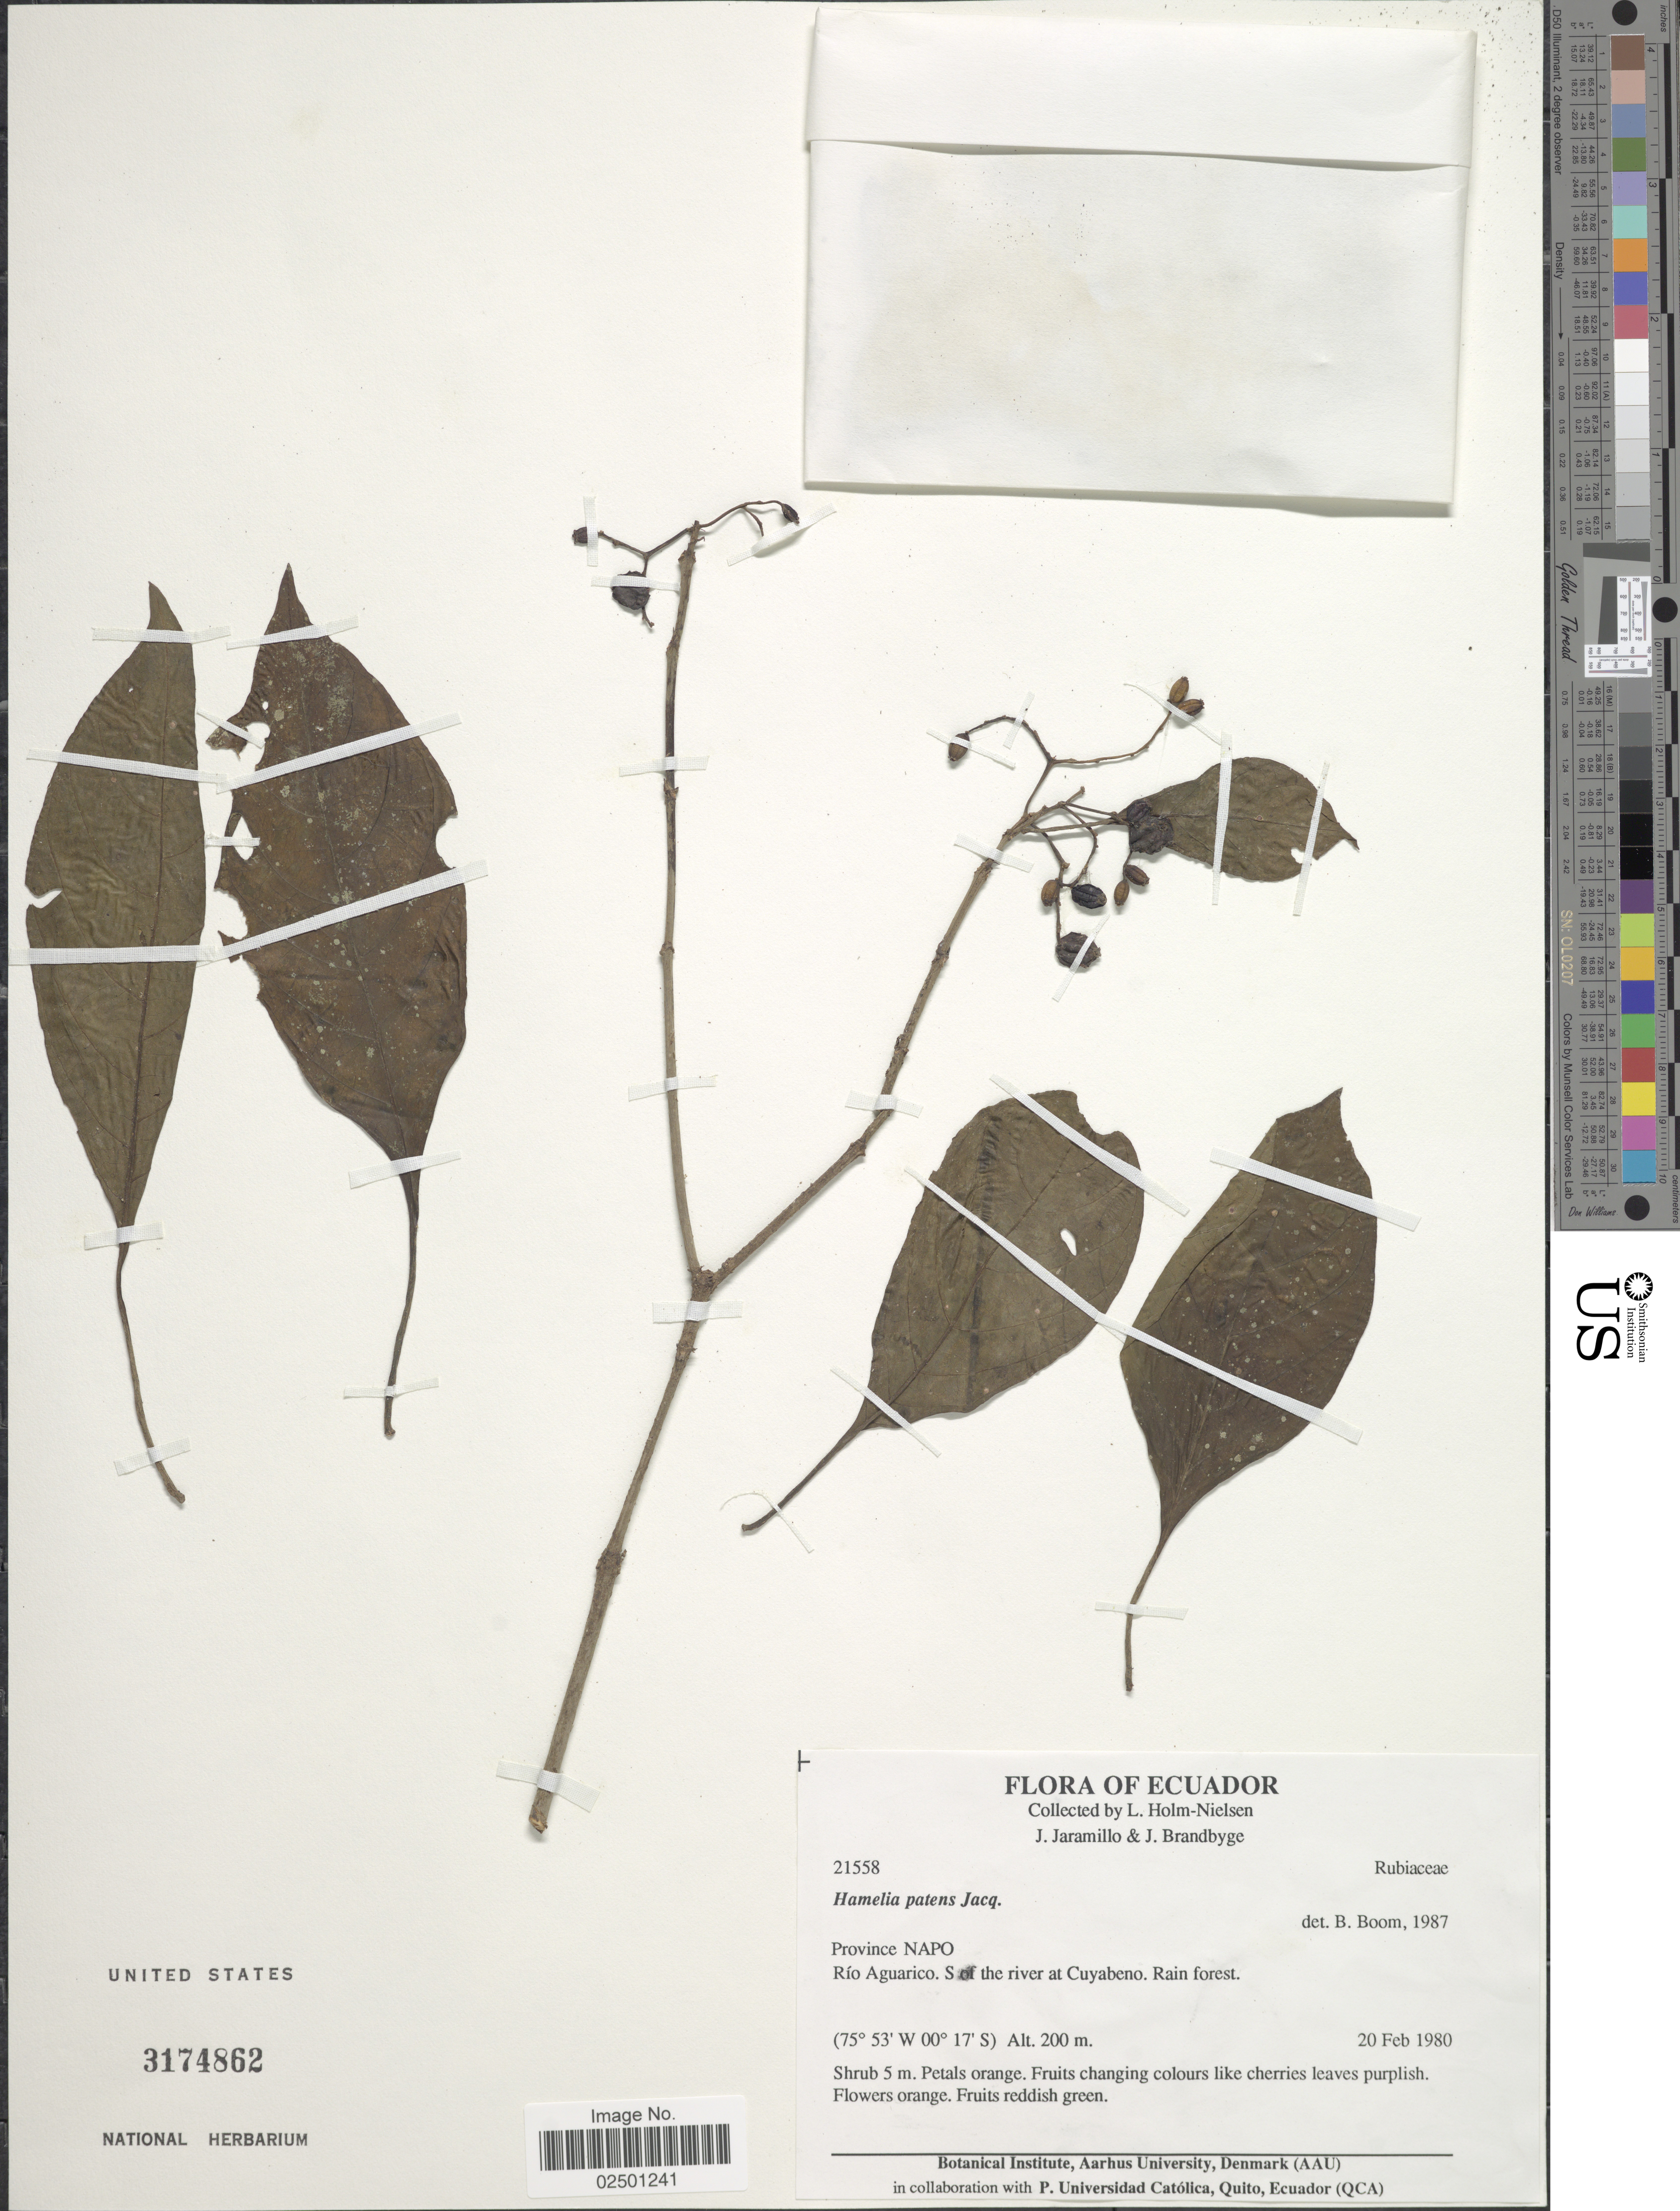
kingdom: Plantae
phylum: Tracheophyta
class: Magnoliopsida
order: Gentianales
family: Rubiaceae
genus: Hamelia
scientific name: Hamelia patens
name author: Jacq.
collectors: L. Holm-Nielsen, J. Jaramillo & J. Brandbyge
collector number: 21558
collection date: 1980-02-20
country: Ecuador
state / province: Napo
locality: Rio Aguarico. S. of the river at Cuyabenco.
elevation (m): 200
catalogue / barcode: US 3174862